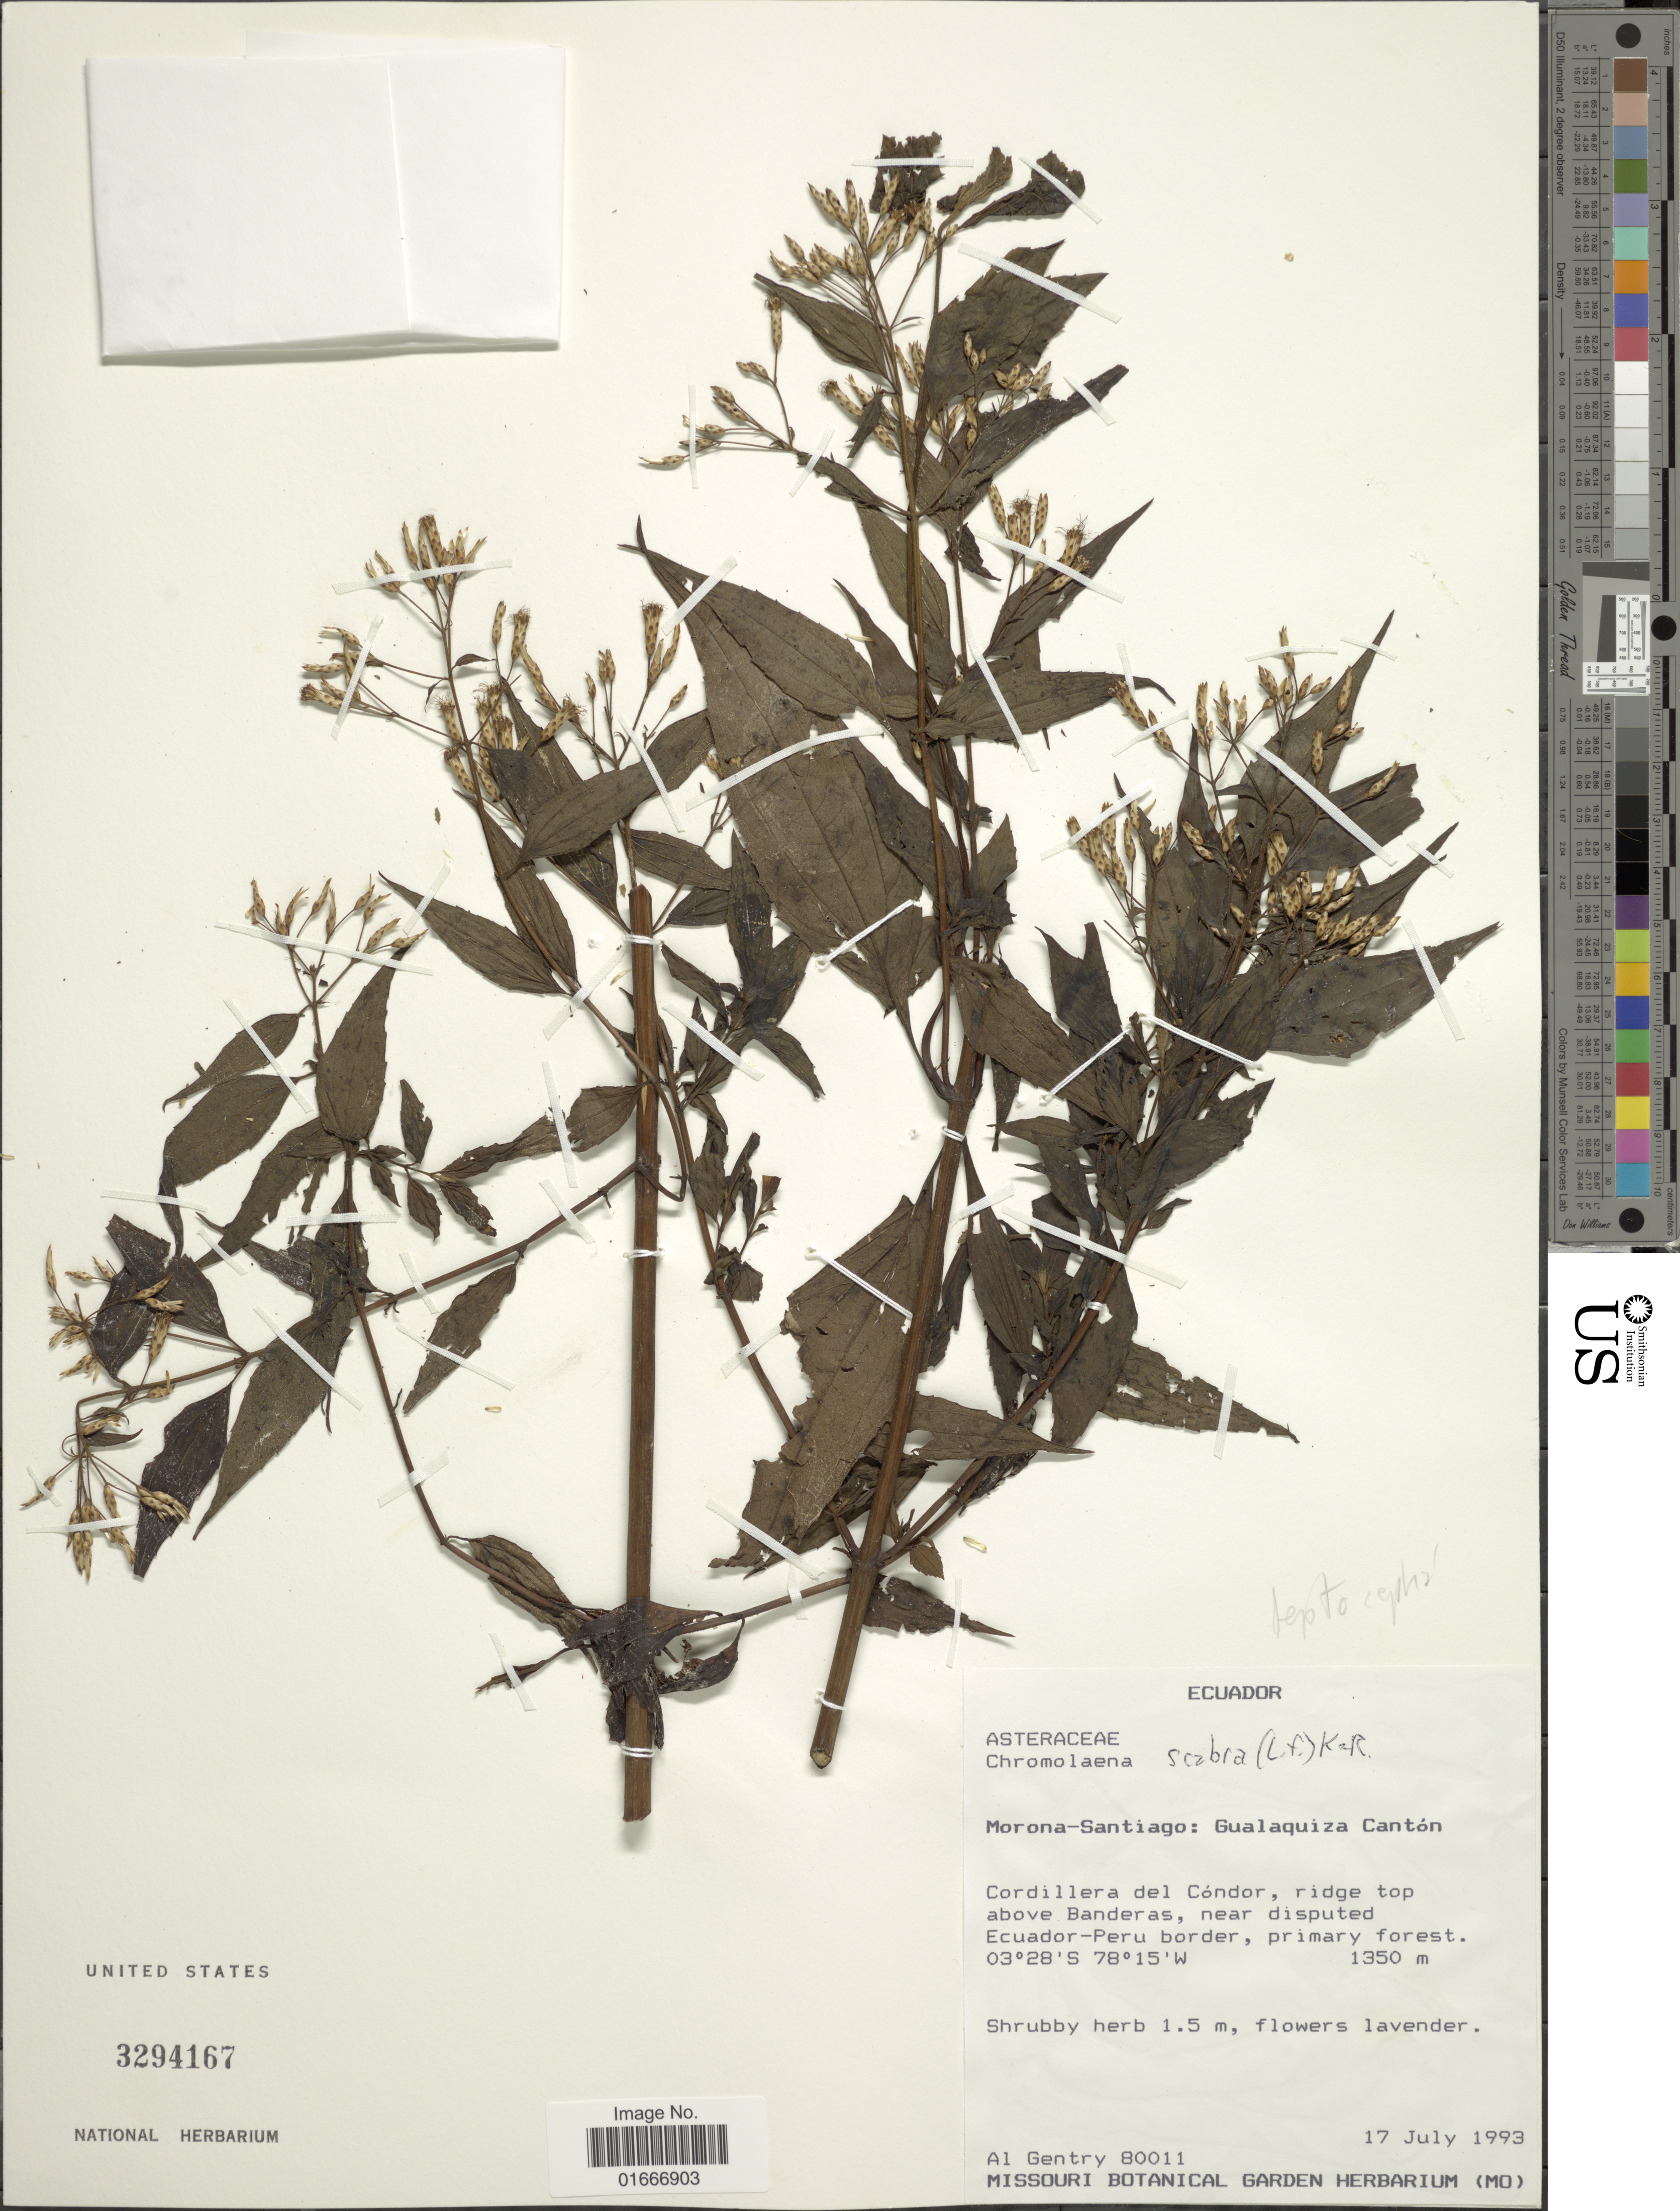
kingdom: Plantae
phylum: Tracheophyta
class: Magnoliopsida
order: Asterales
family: Asteraceae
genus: Chromolaena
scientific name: Chromolaena leptocephala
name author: (DC.) R.M. King & H. Rob.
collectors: A. H. Gentry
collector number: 80011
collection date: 1993-07-17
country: Ecuador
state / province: Morona-Santiago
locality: Ecuador. Cordillera del Condor, ridge top above Banderas, near disputed Ecuador-Peru border, primary forest. Gualaquiza Canton.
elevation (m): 1350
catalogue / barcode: US 3294167